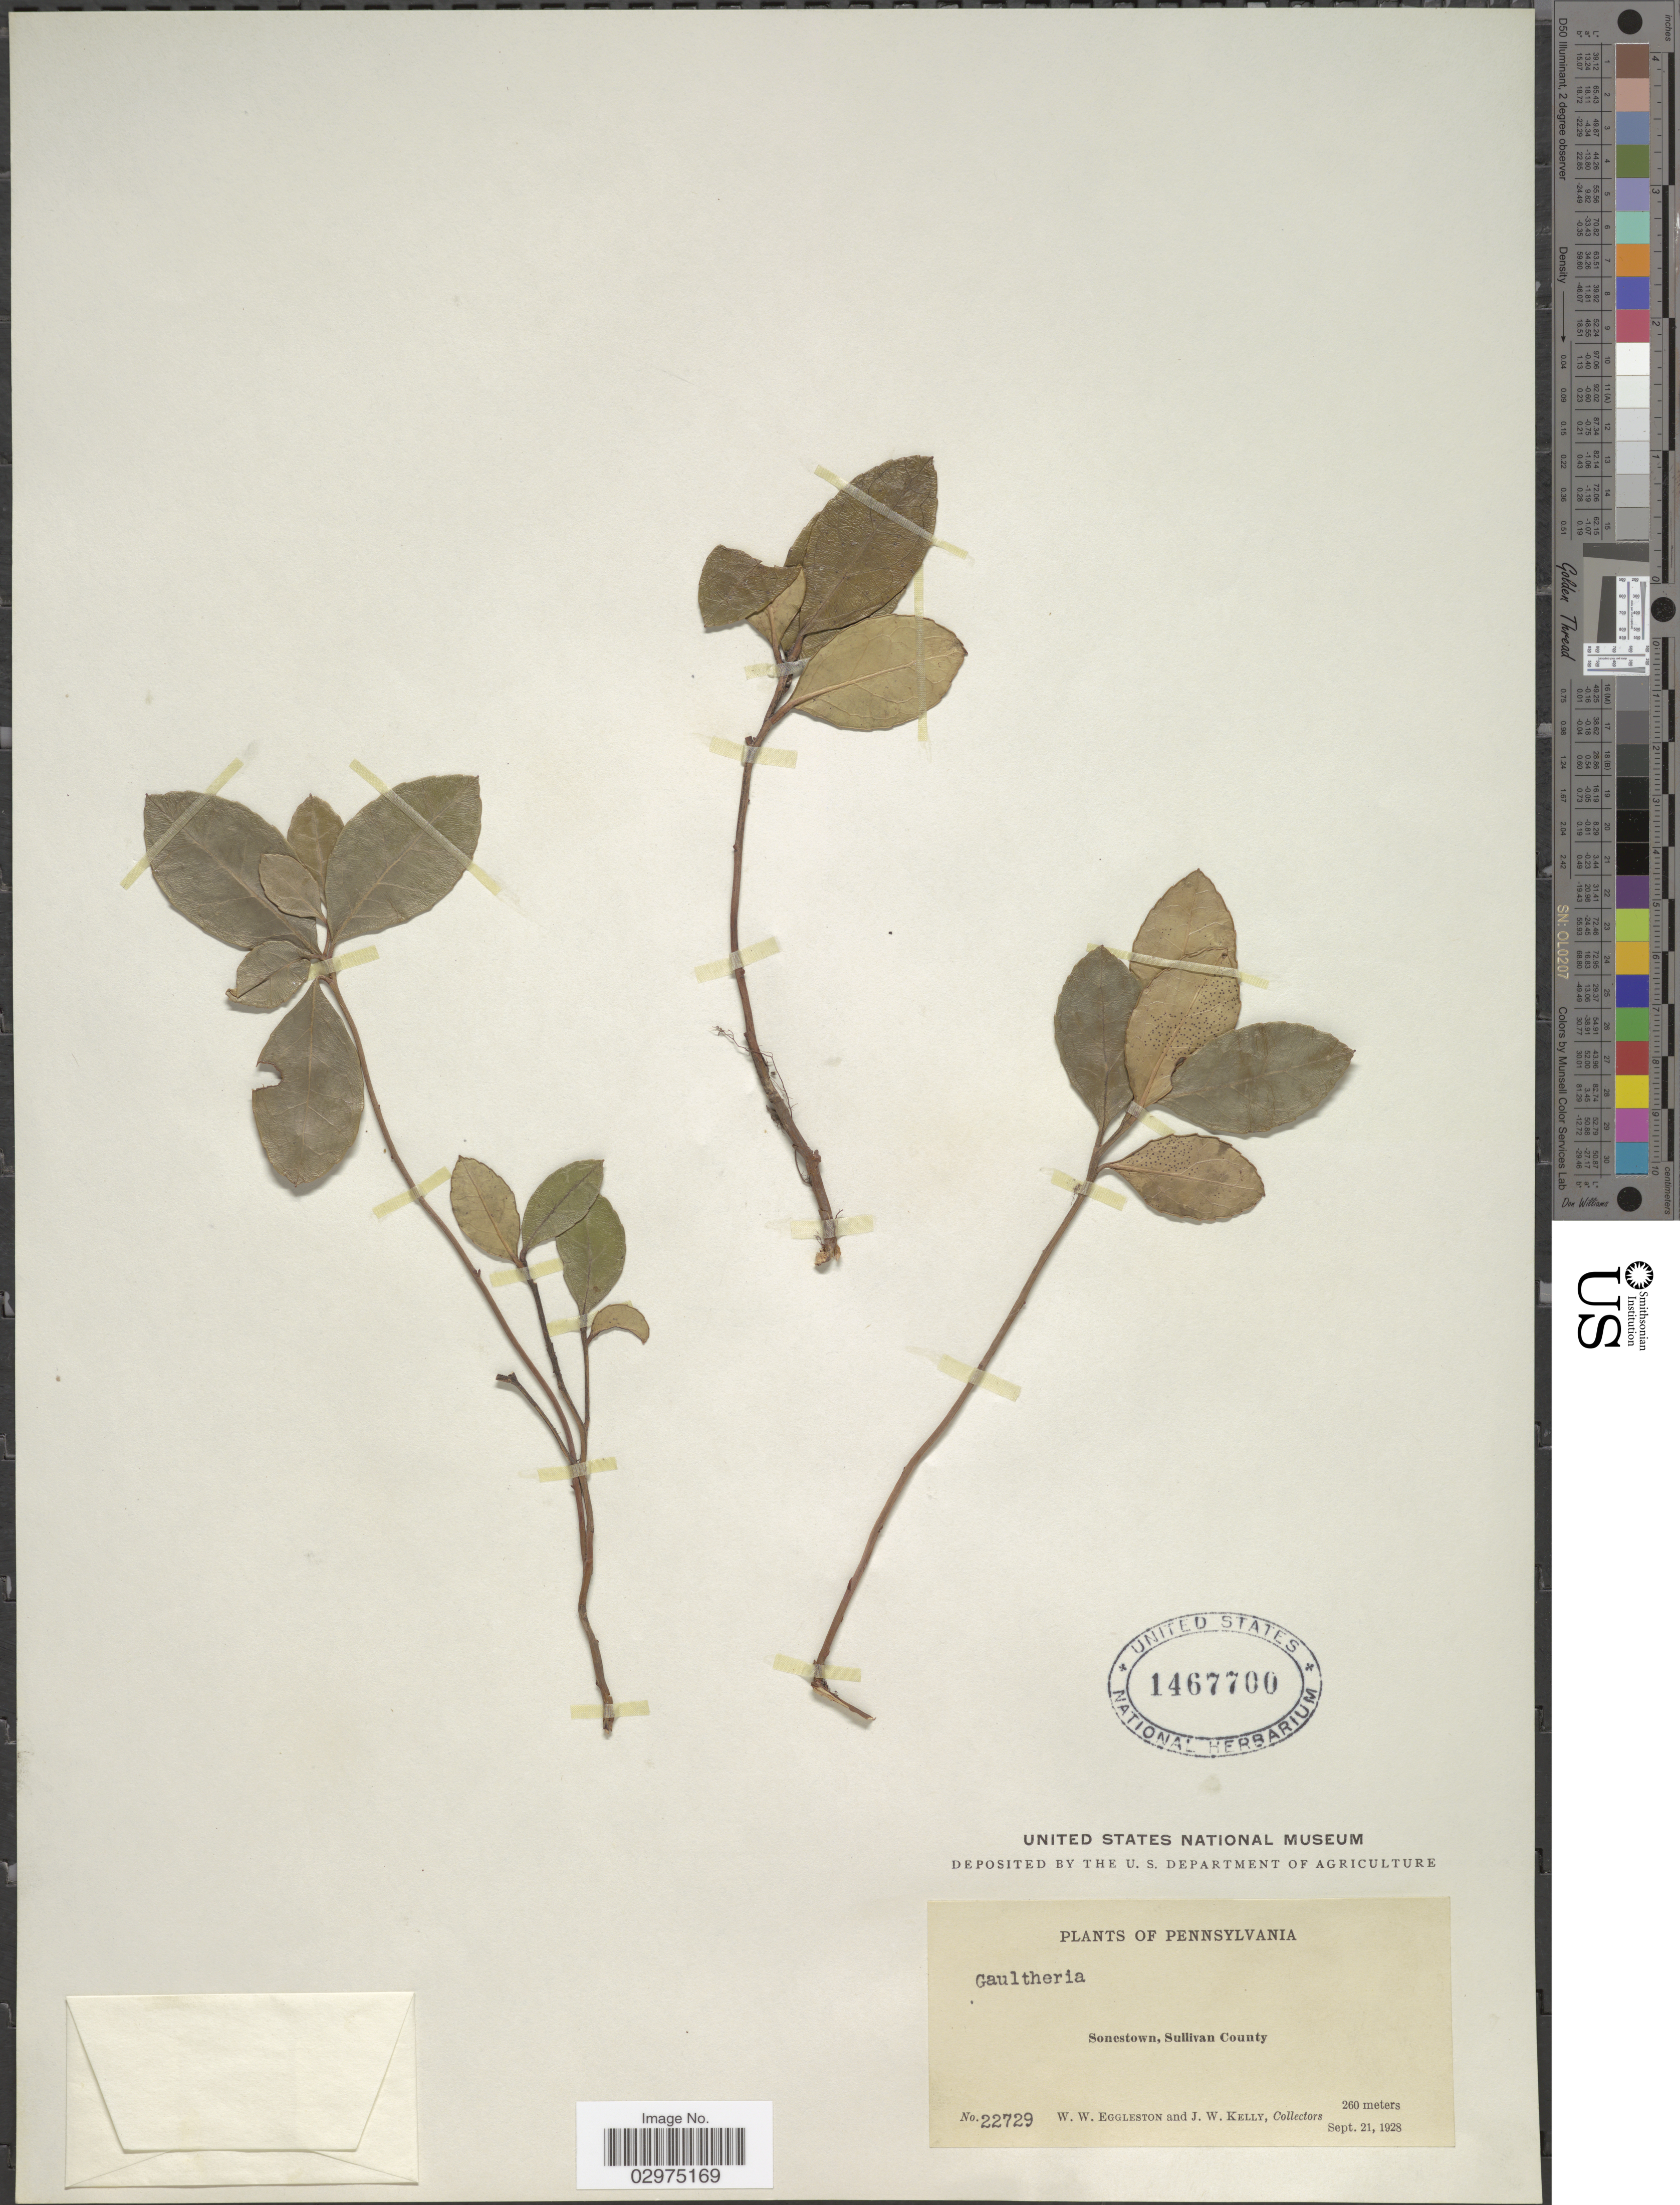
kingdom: Plantae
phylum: Tracheophyta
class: Magnoliopsida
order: Ericales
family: Ericaceae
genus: Gaultheria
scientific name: Gaultheria procumbens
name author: L.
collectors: W. W. Eggleston & J. Kelly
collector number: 22729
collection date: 1928-09-21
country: United States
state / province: Pennsylvania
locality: Sonestown, Sullivan County.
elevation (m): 260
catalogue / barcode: US 1467700